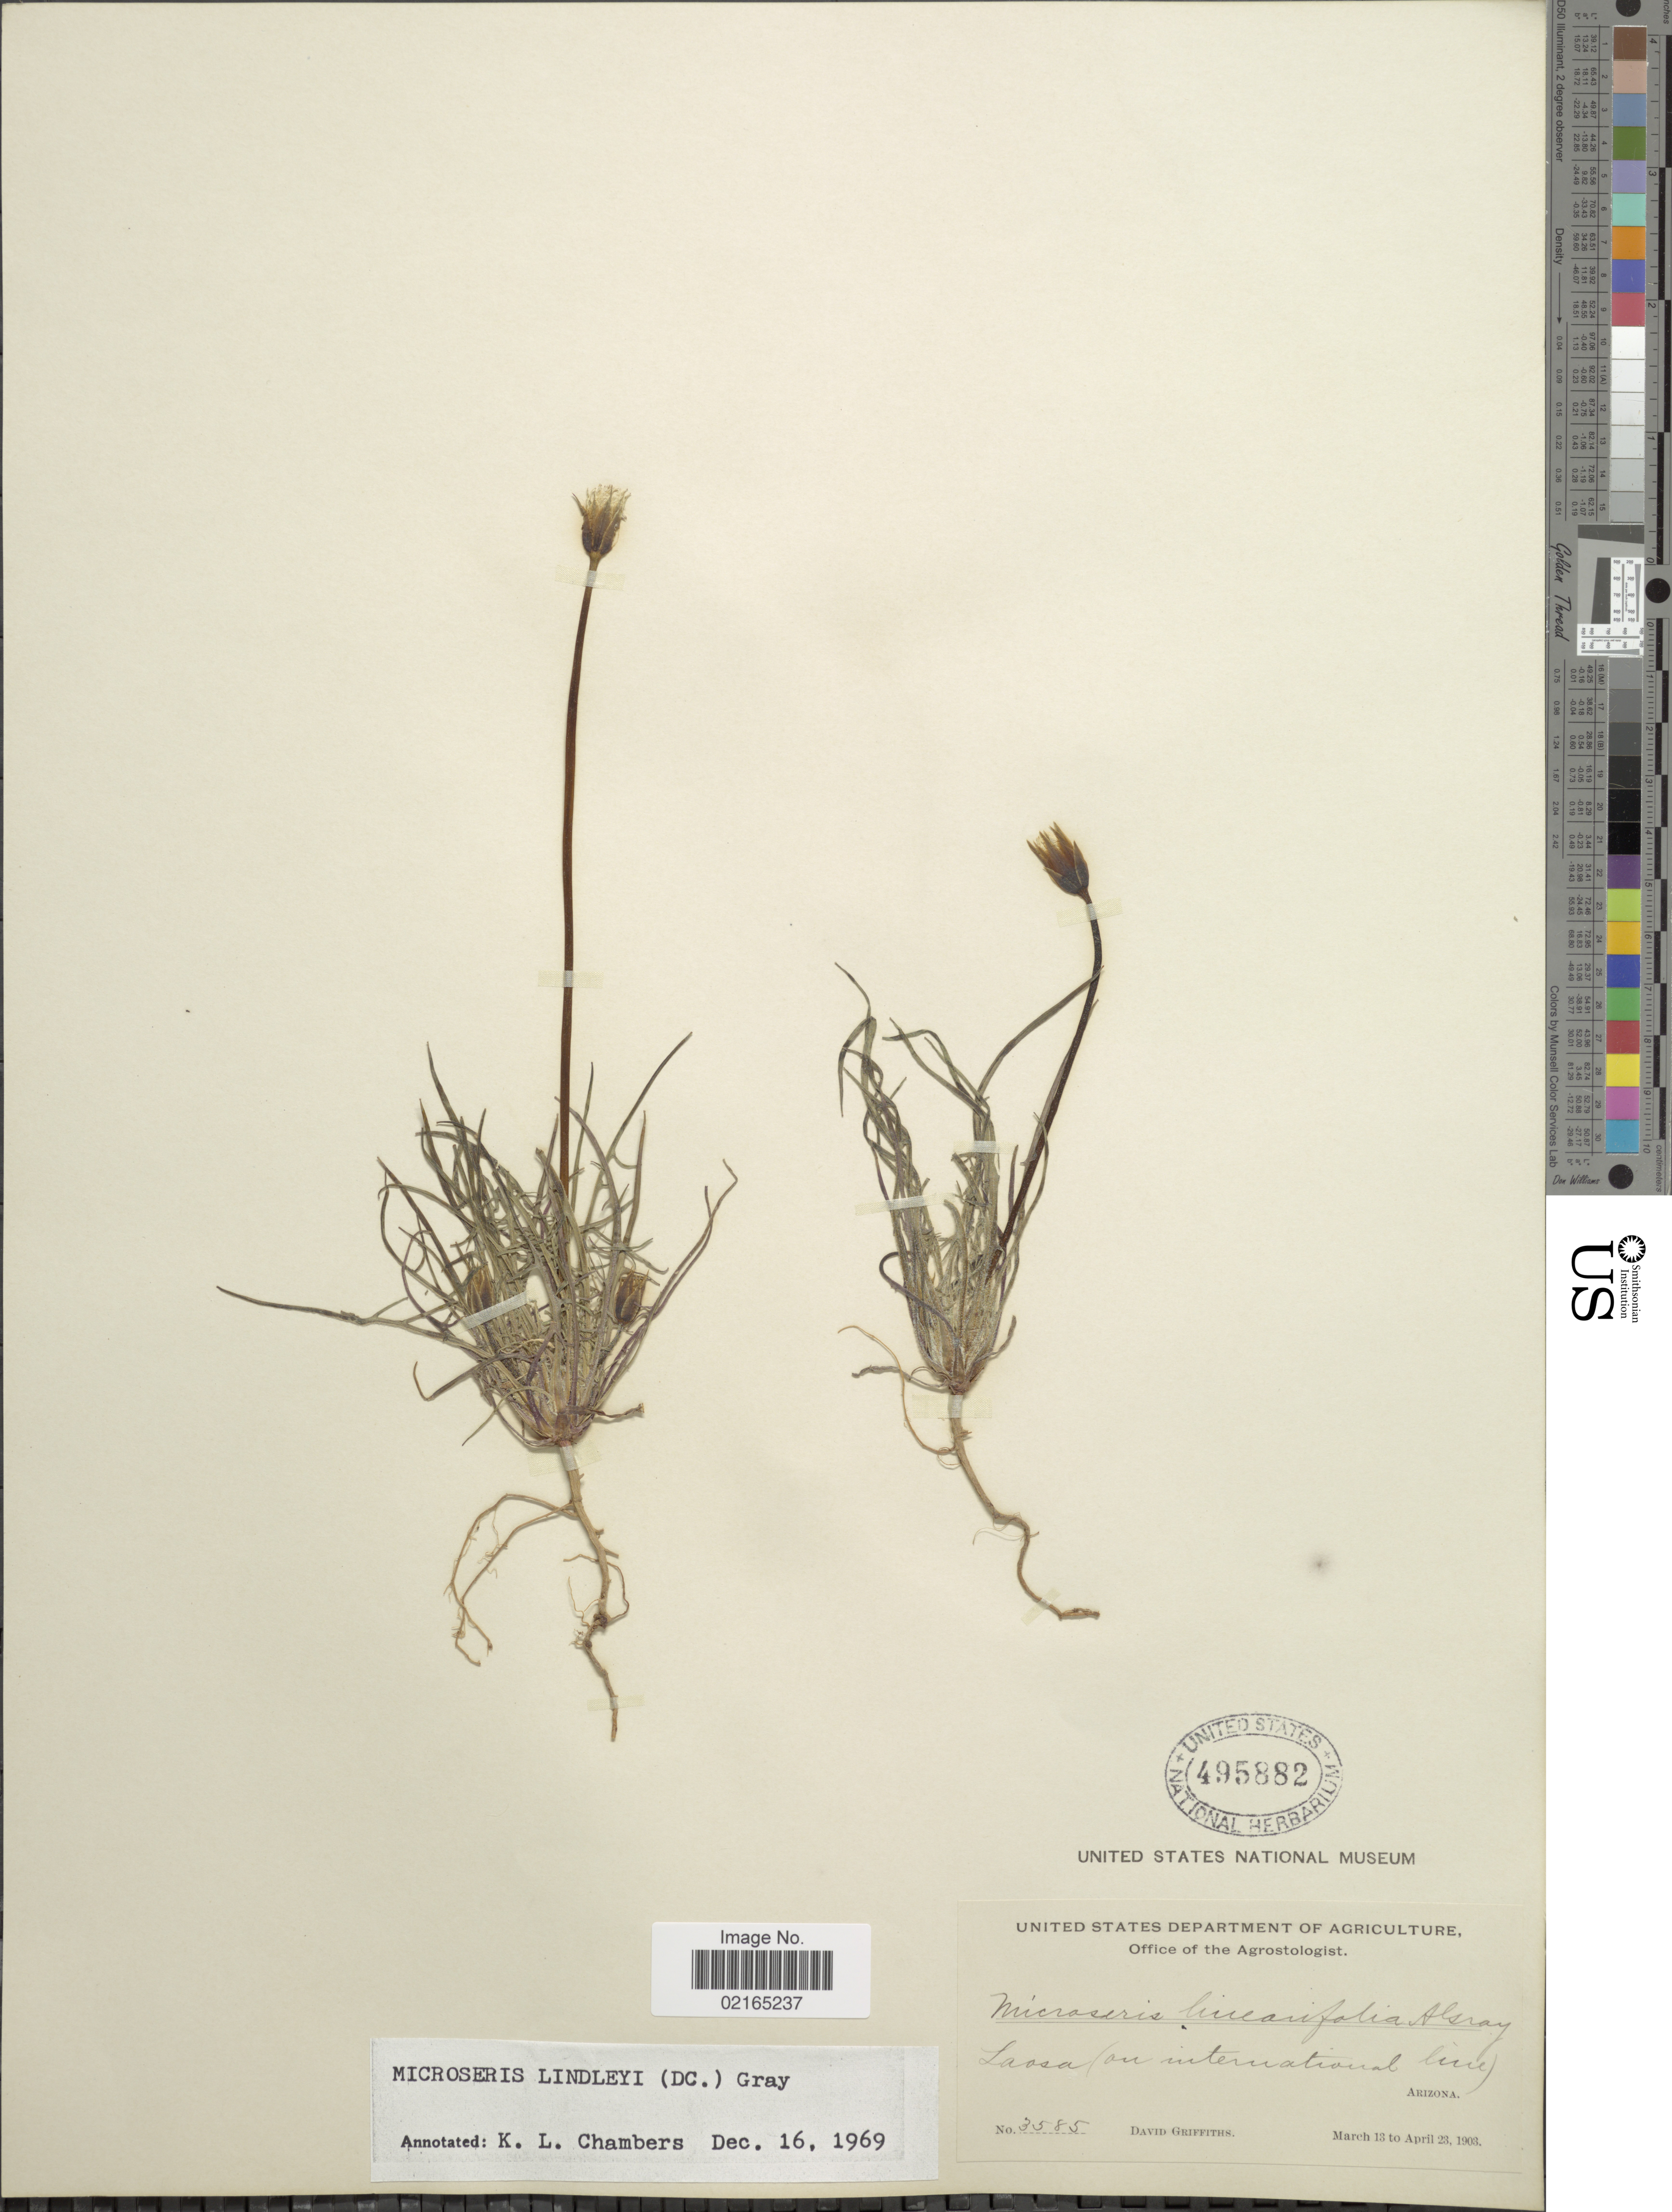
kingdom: Plantae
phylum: Tracheophyta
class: Magnoliopsida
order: Asterales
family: Asteraceae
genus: Uropappus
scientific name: Uropappus lindleyi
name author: (DC.) Nutt.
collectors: D. Griffiths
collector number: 355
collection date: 1903-03-31/1903-04-23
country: United States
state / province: Arizona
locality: Laosa (on international line).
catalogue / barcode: US 495882